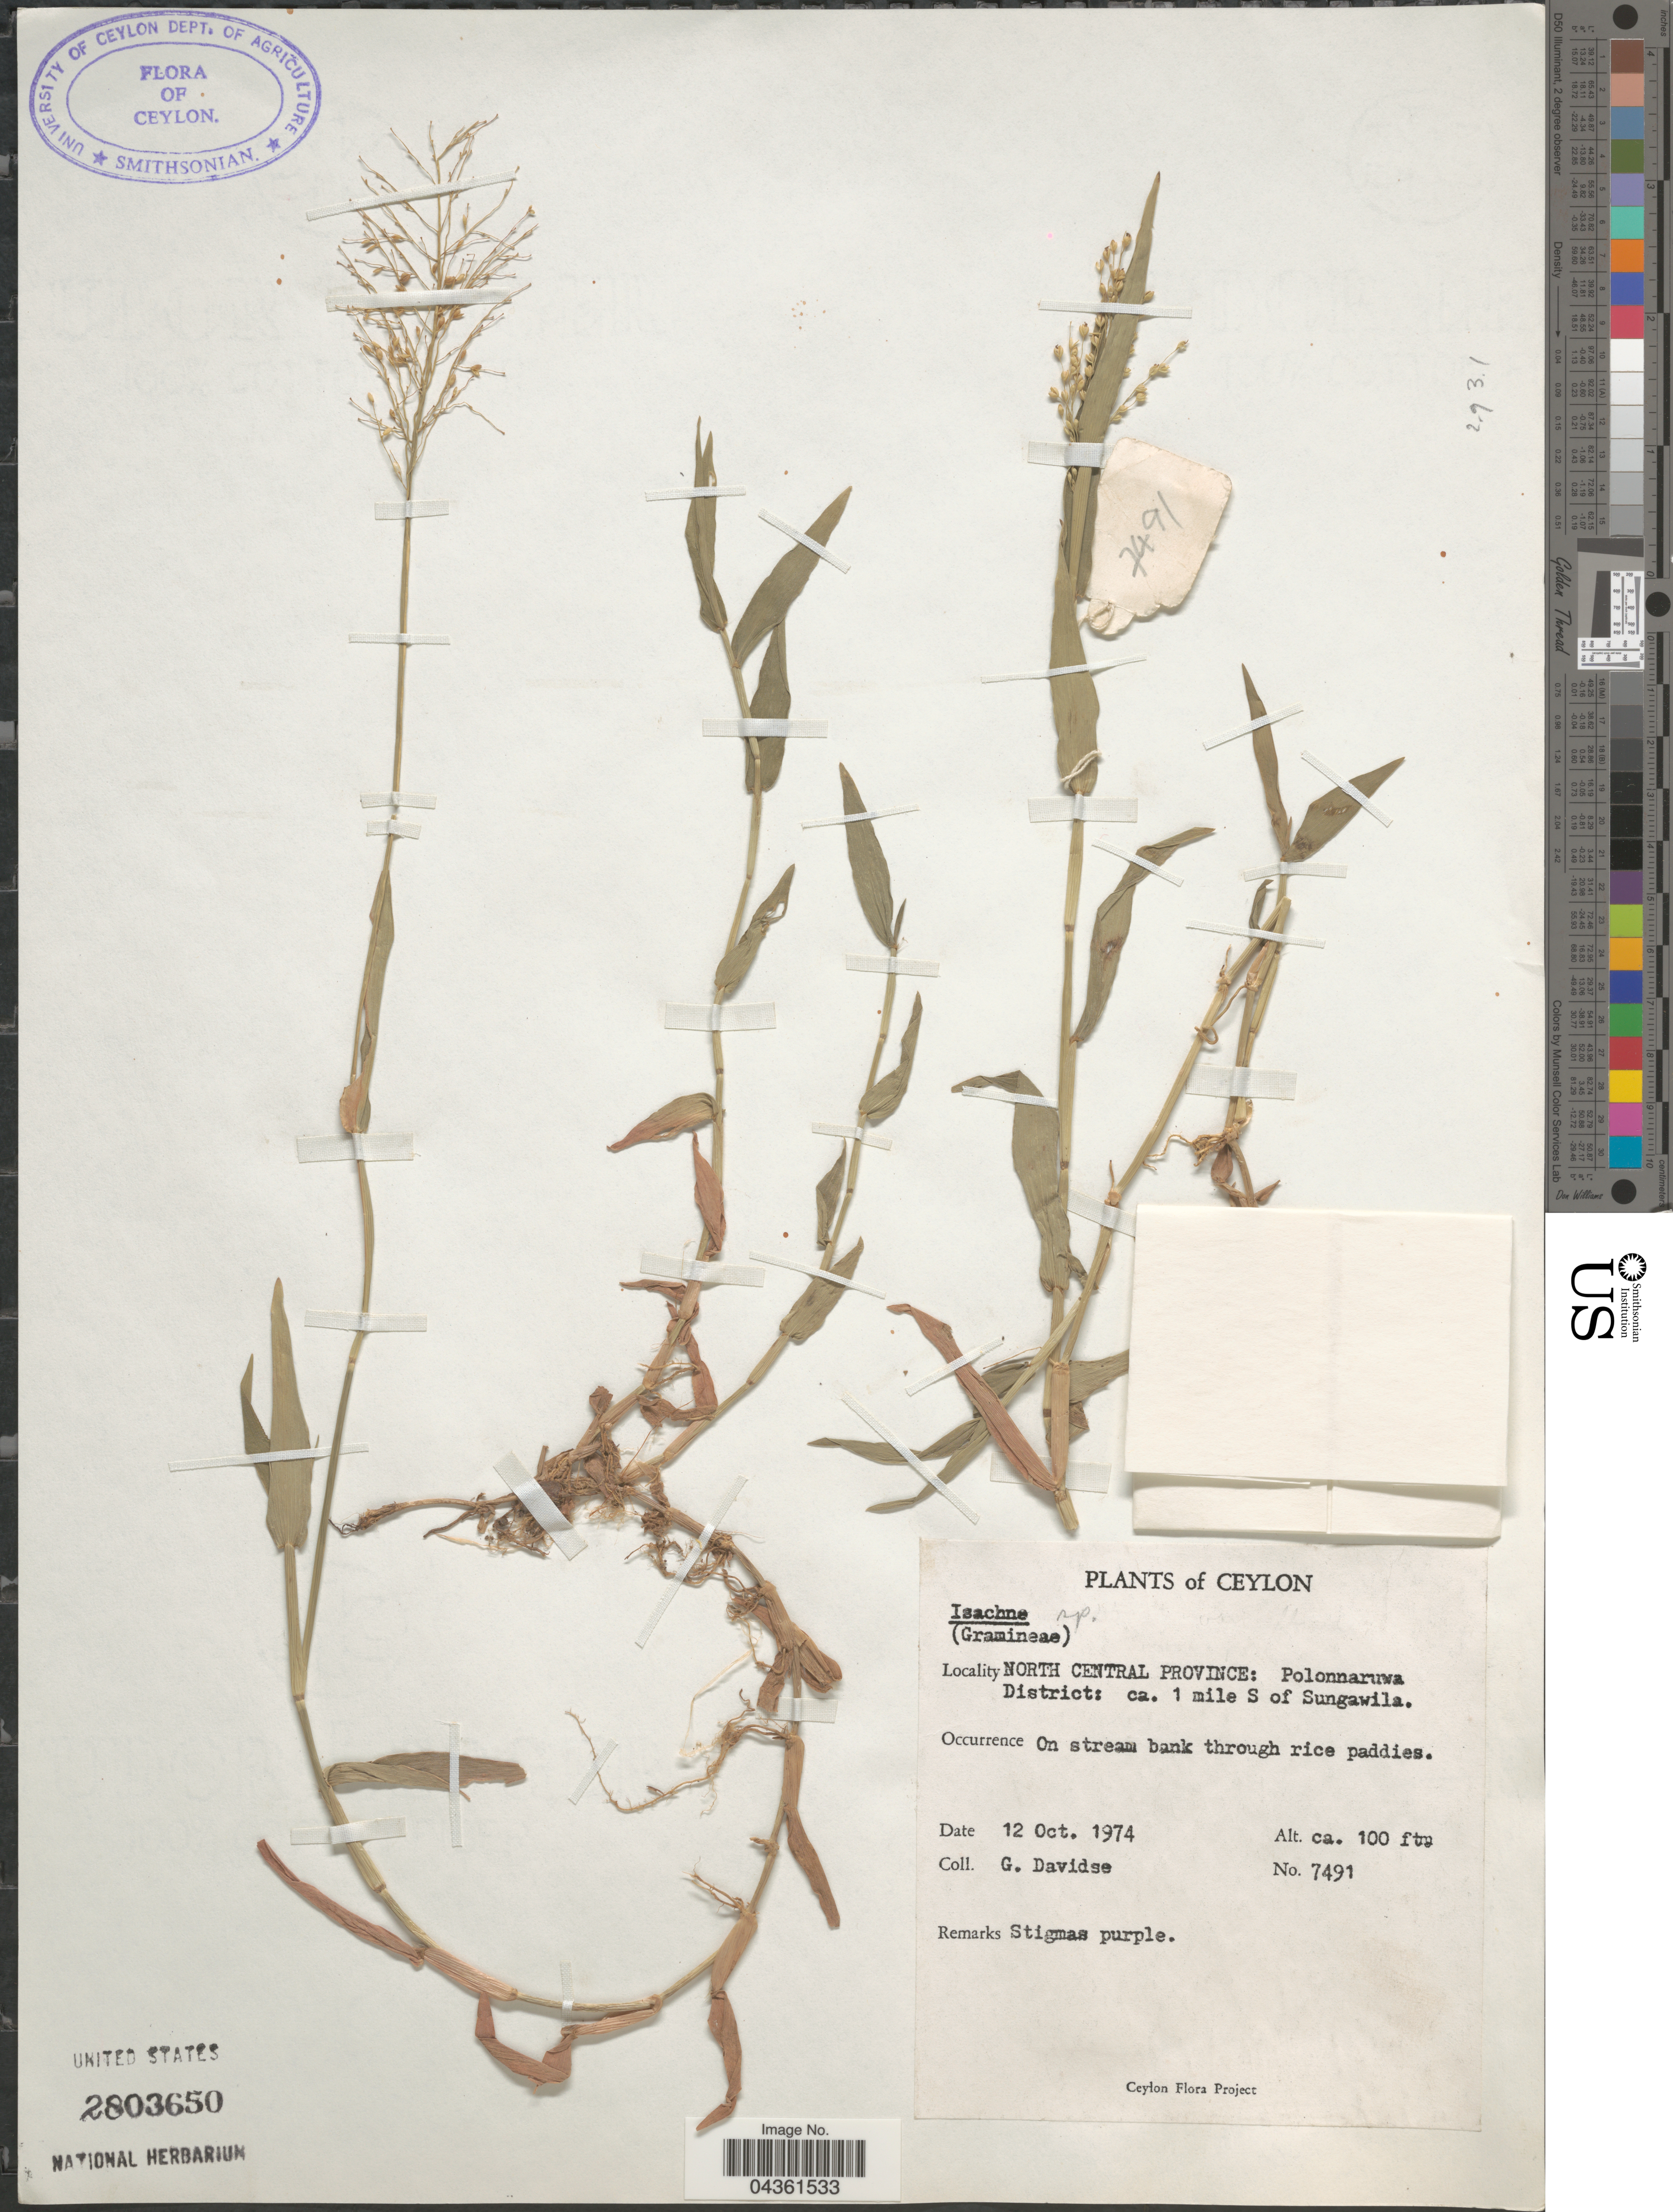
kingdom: Plantae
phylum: Tracheophyta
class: Liliopsida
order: Poales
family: Poaceae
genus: Isachne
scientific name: Isachne globosa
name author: (Thunb.) Kuntze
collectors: G. Davidse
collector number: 7491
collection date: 1974-10-12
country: Sri Lanka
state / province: North Central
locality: Ceylon. Polonnaruwa District: ca. 1 mile S of Sungawila.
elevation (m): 30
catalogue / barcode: US 2803650